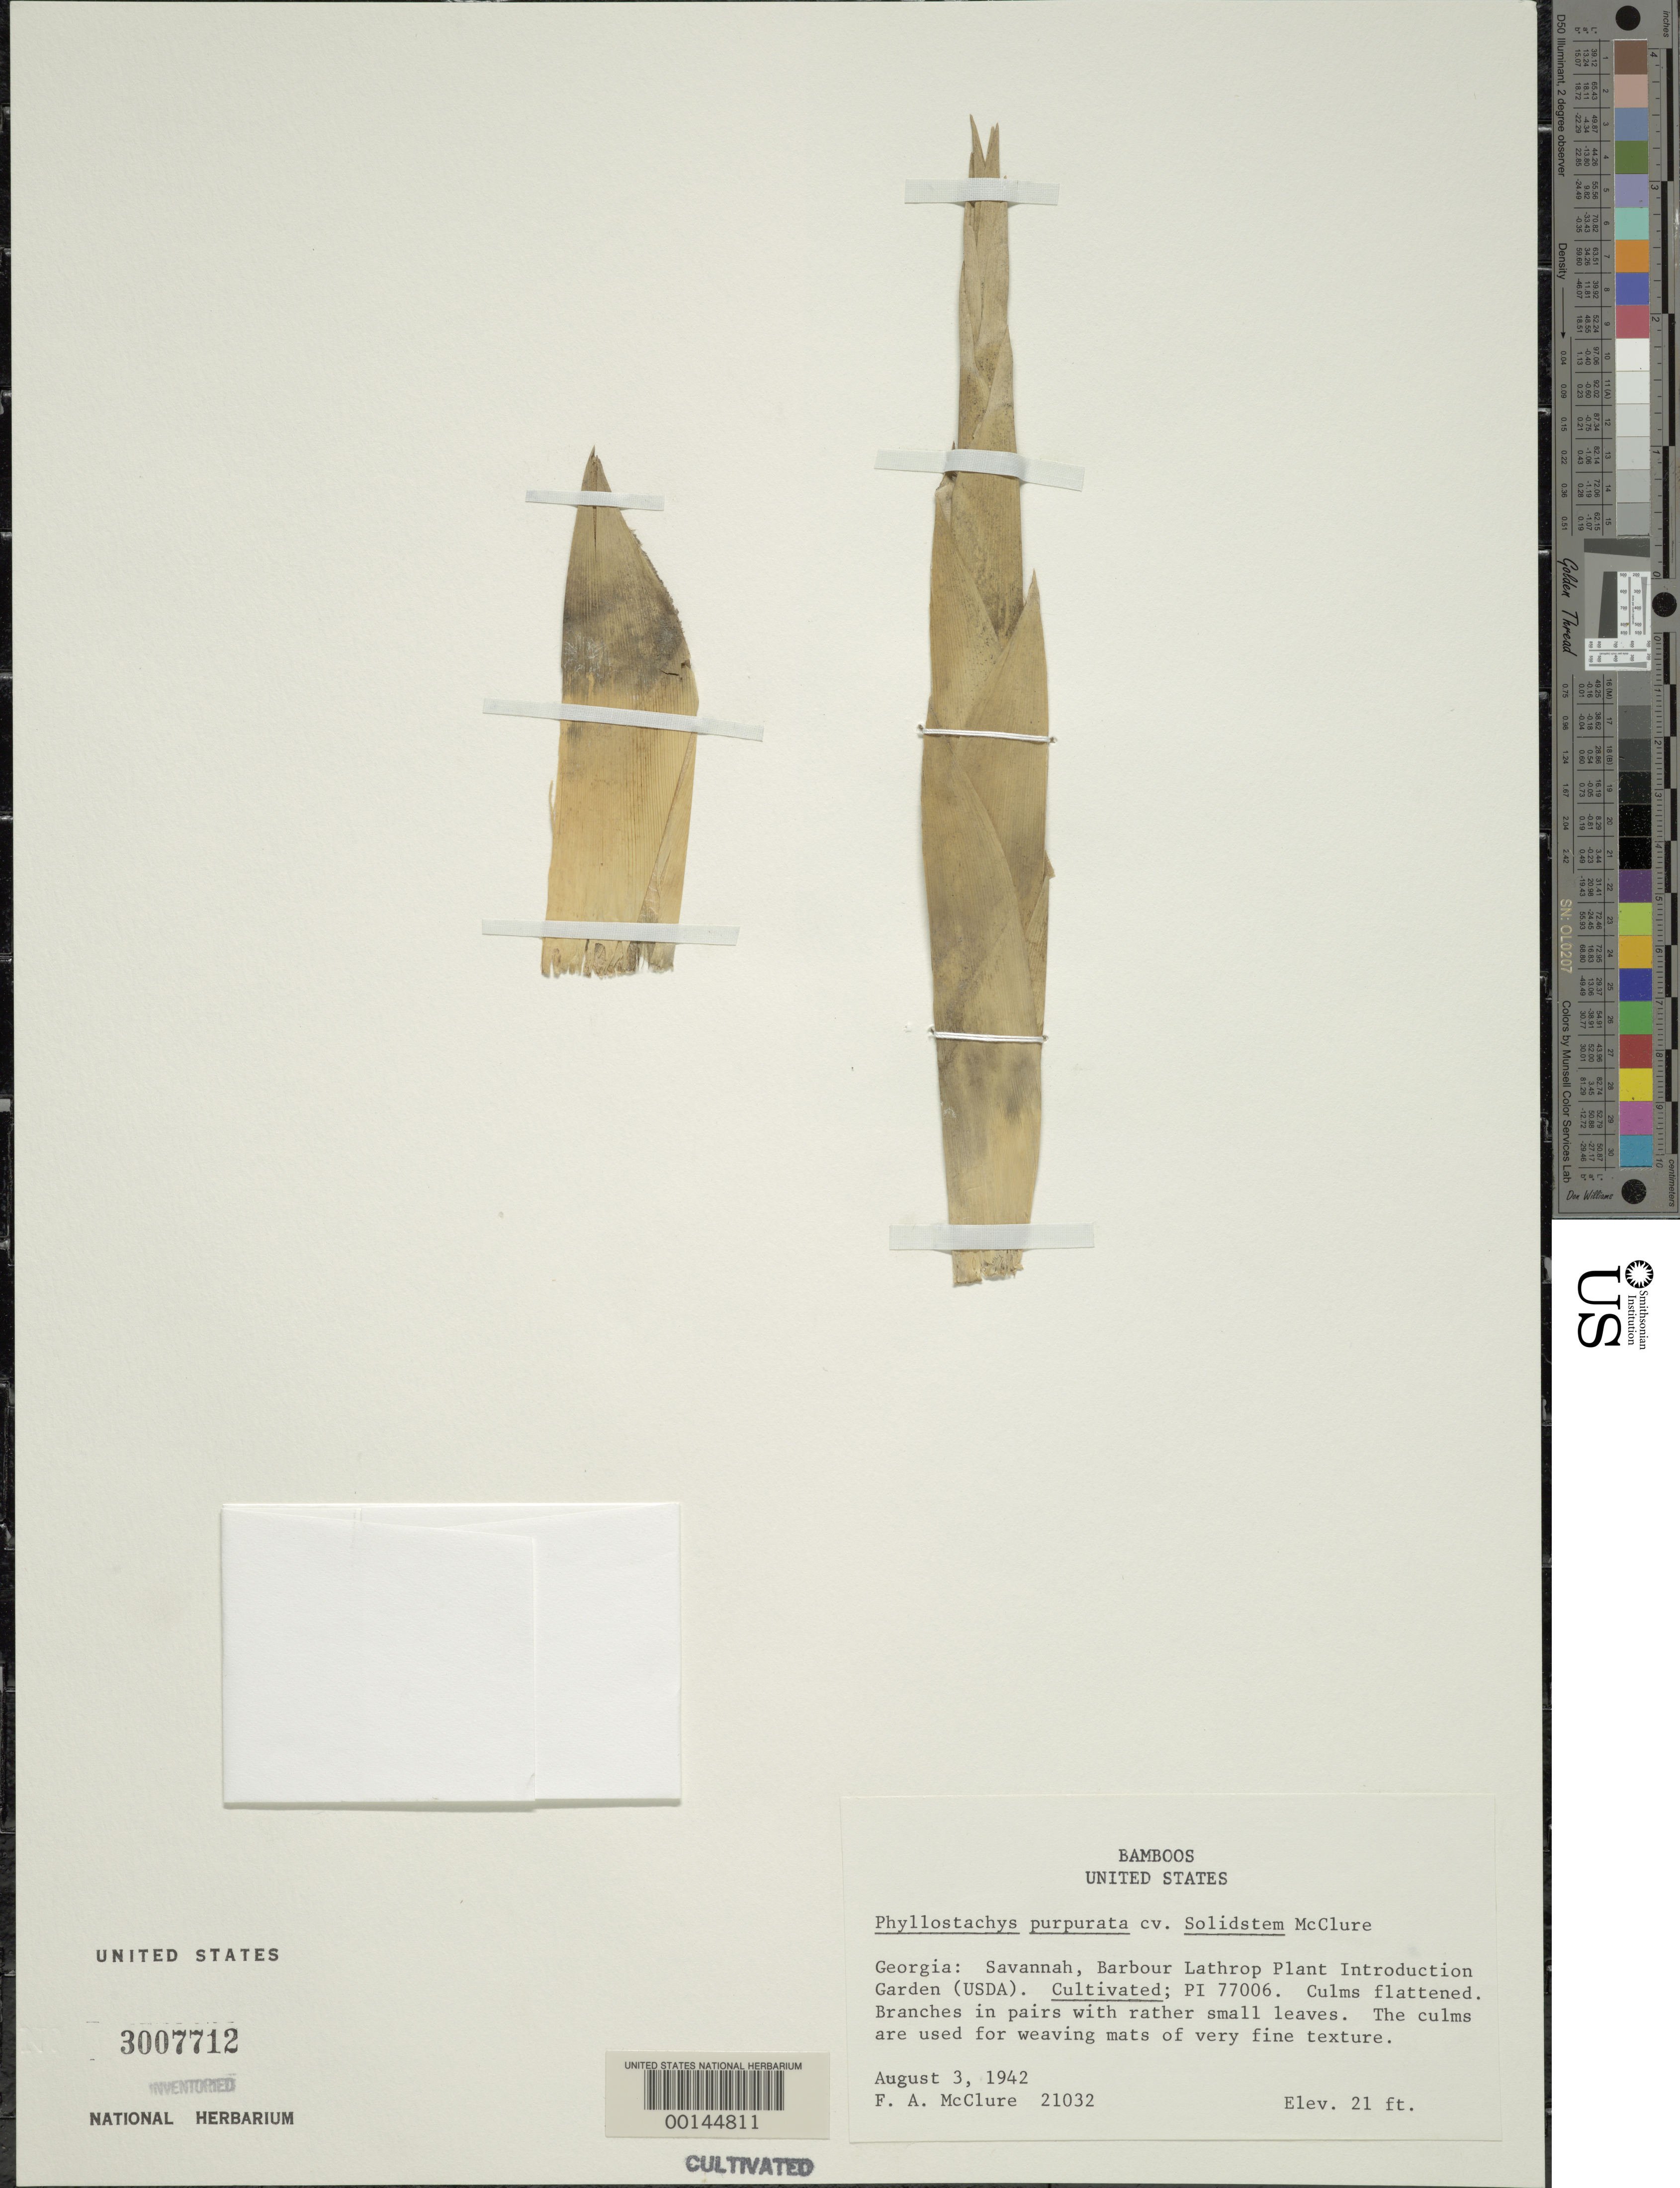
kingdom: Plantae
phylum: Tracheophyta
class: Liliopsida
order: Poales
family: Poaceae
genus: Phyllostachys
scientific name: Phyllostachys purpurata 'Solidstem'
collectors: F. A. McClure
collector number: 21032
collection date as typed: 03 Aug 1942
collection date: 1942-08-03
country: United States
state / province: Georgia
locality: Savannah, barbour lathrop p.i. garden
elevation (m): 6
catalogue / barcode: US 3007712